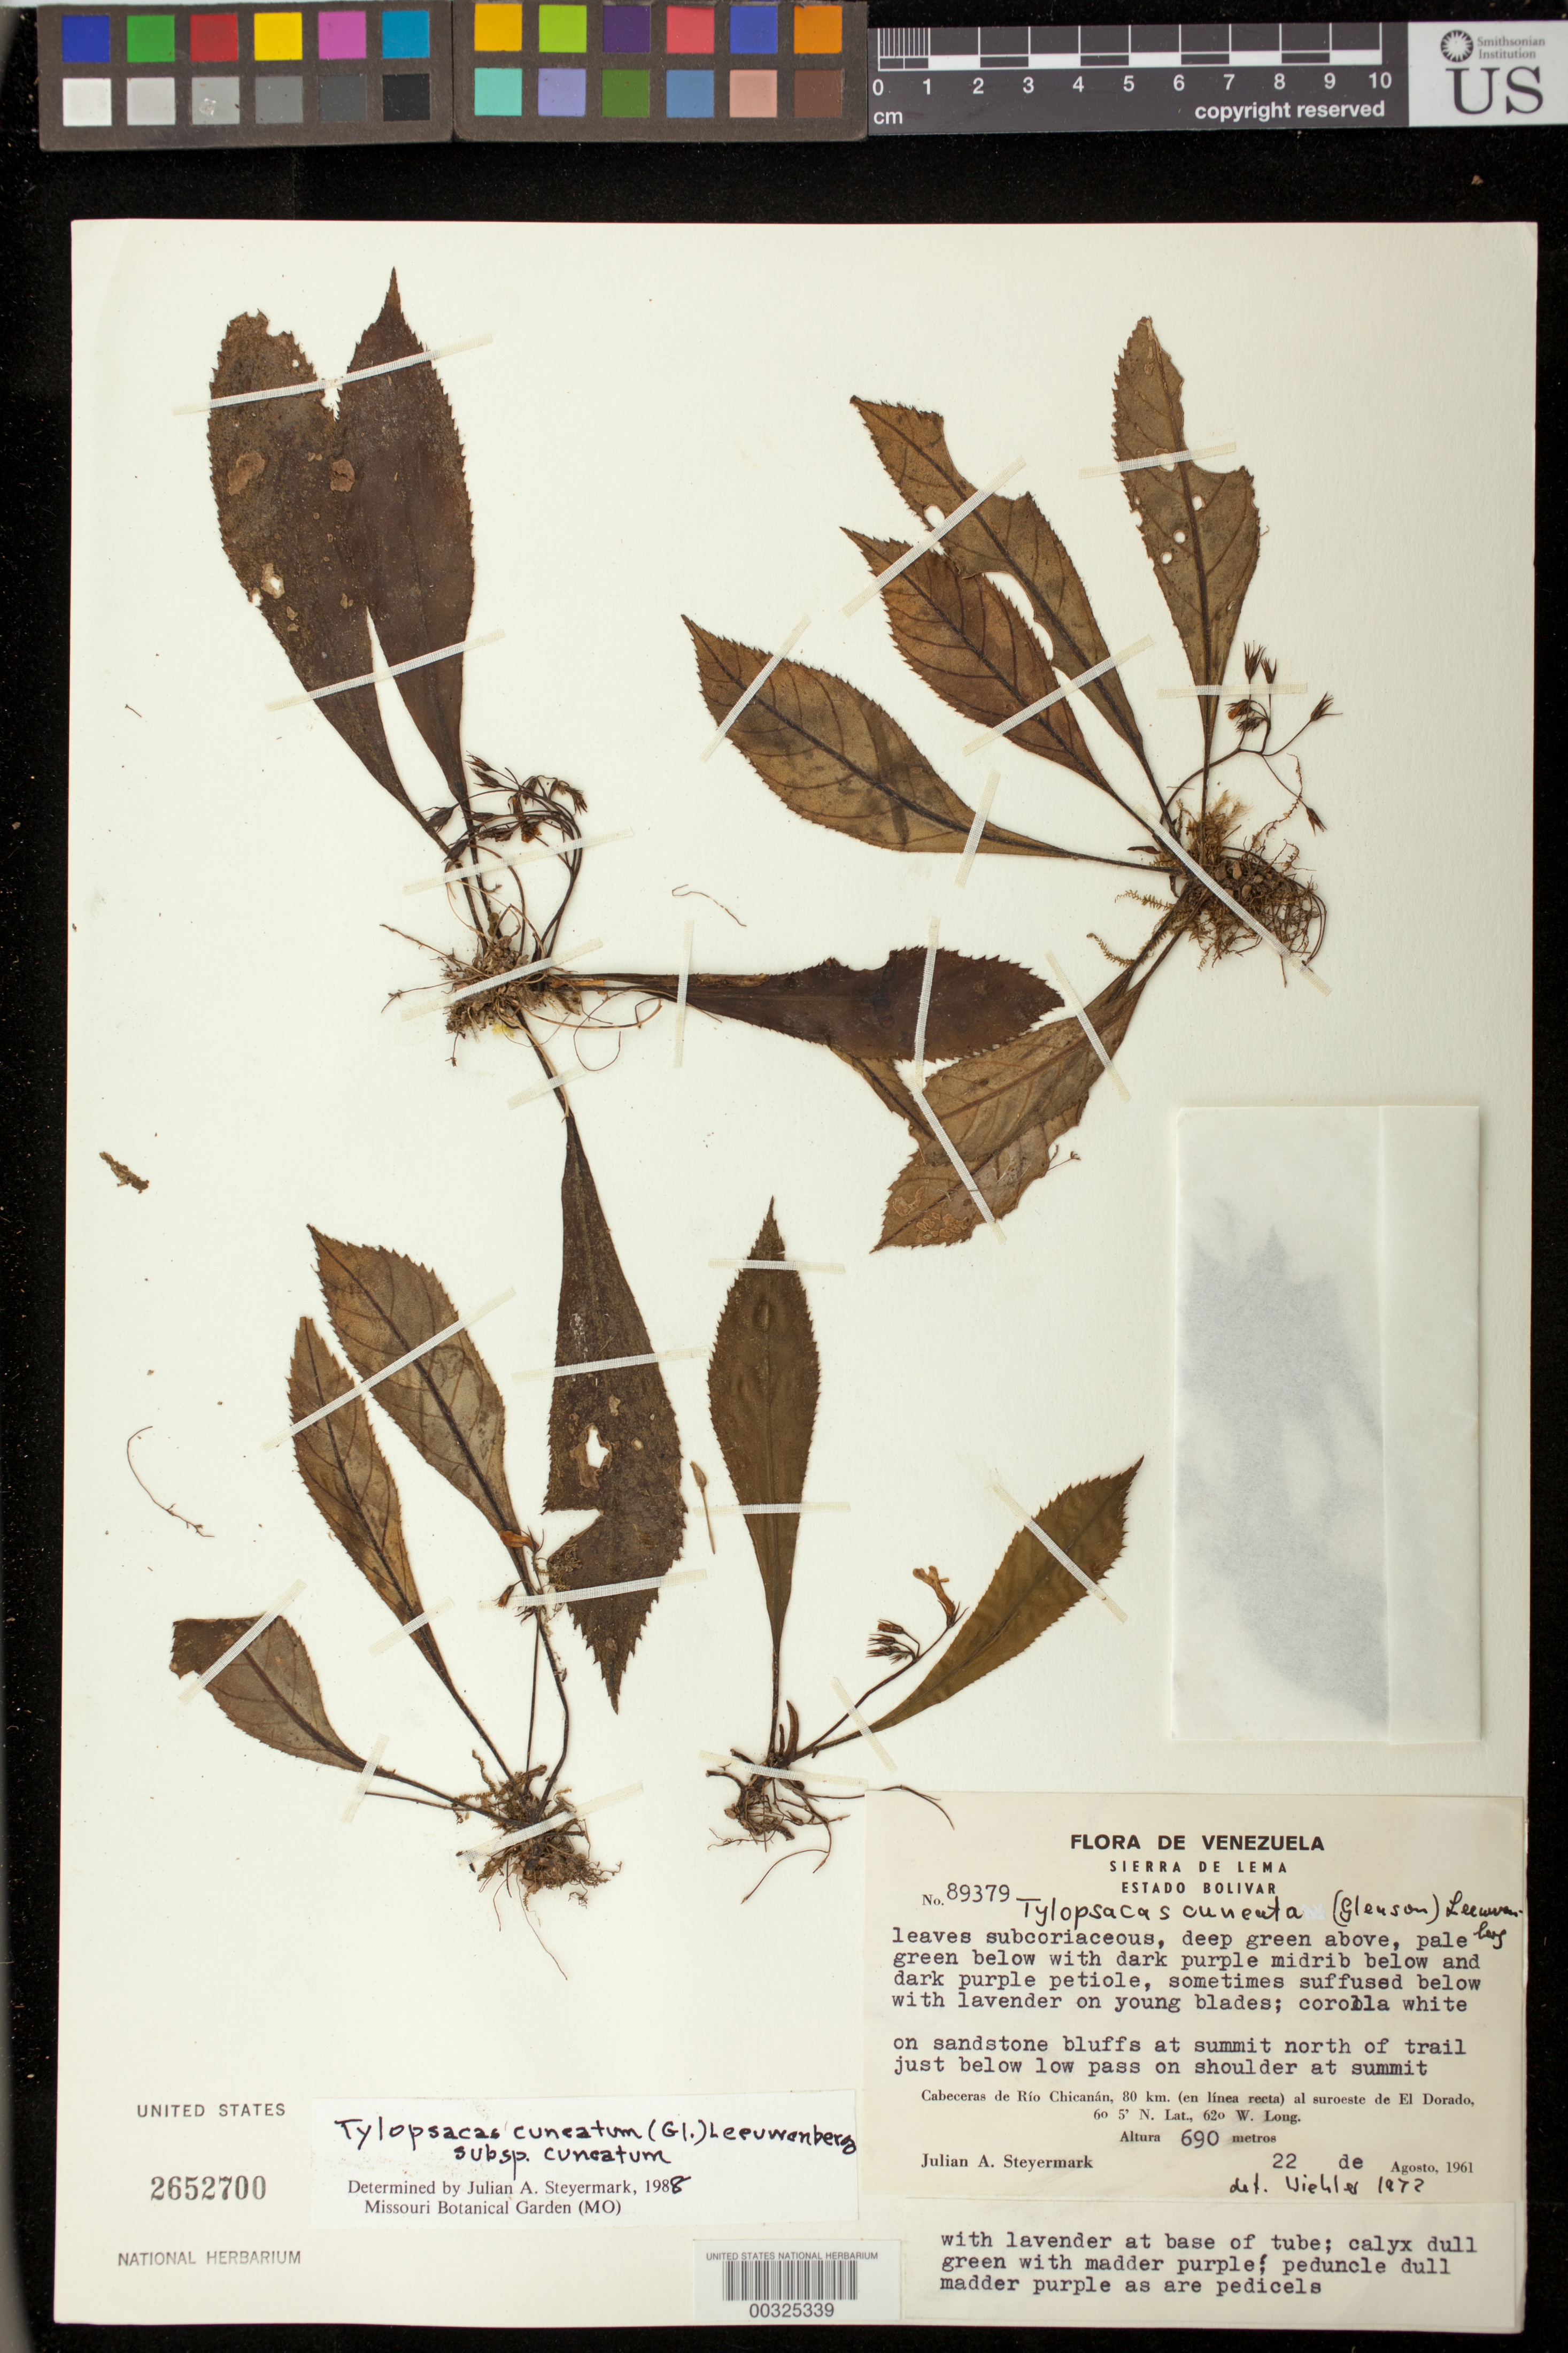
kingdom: Plantae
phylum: Tracheophyta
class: Magnoliopsida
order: Lamiales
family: Gesneriaceae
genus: Tylopsacas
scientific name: Tylopsacas cuneata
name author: (Gleason) Leeuwenb.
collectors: J. Steyermark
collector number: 89379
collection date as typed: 22 Aug 1961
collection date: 1961-08-22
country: Venezuela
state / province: Bolívar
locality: Chief city of Rio Chicanan, 80 km SW of El Dorado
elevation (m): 690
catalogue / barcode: US 2652700